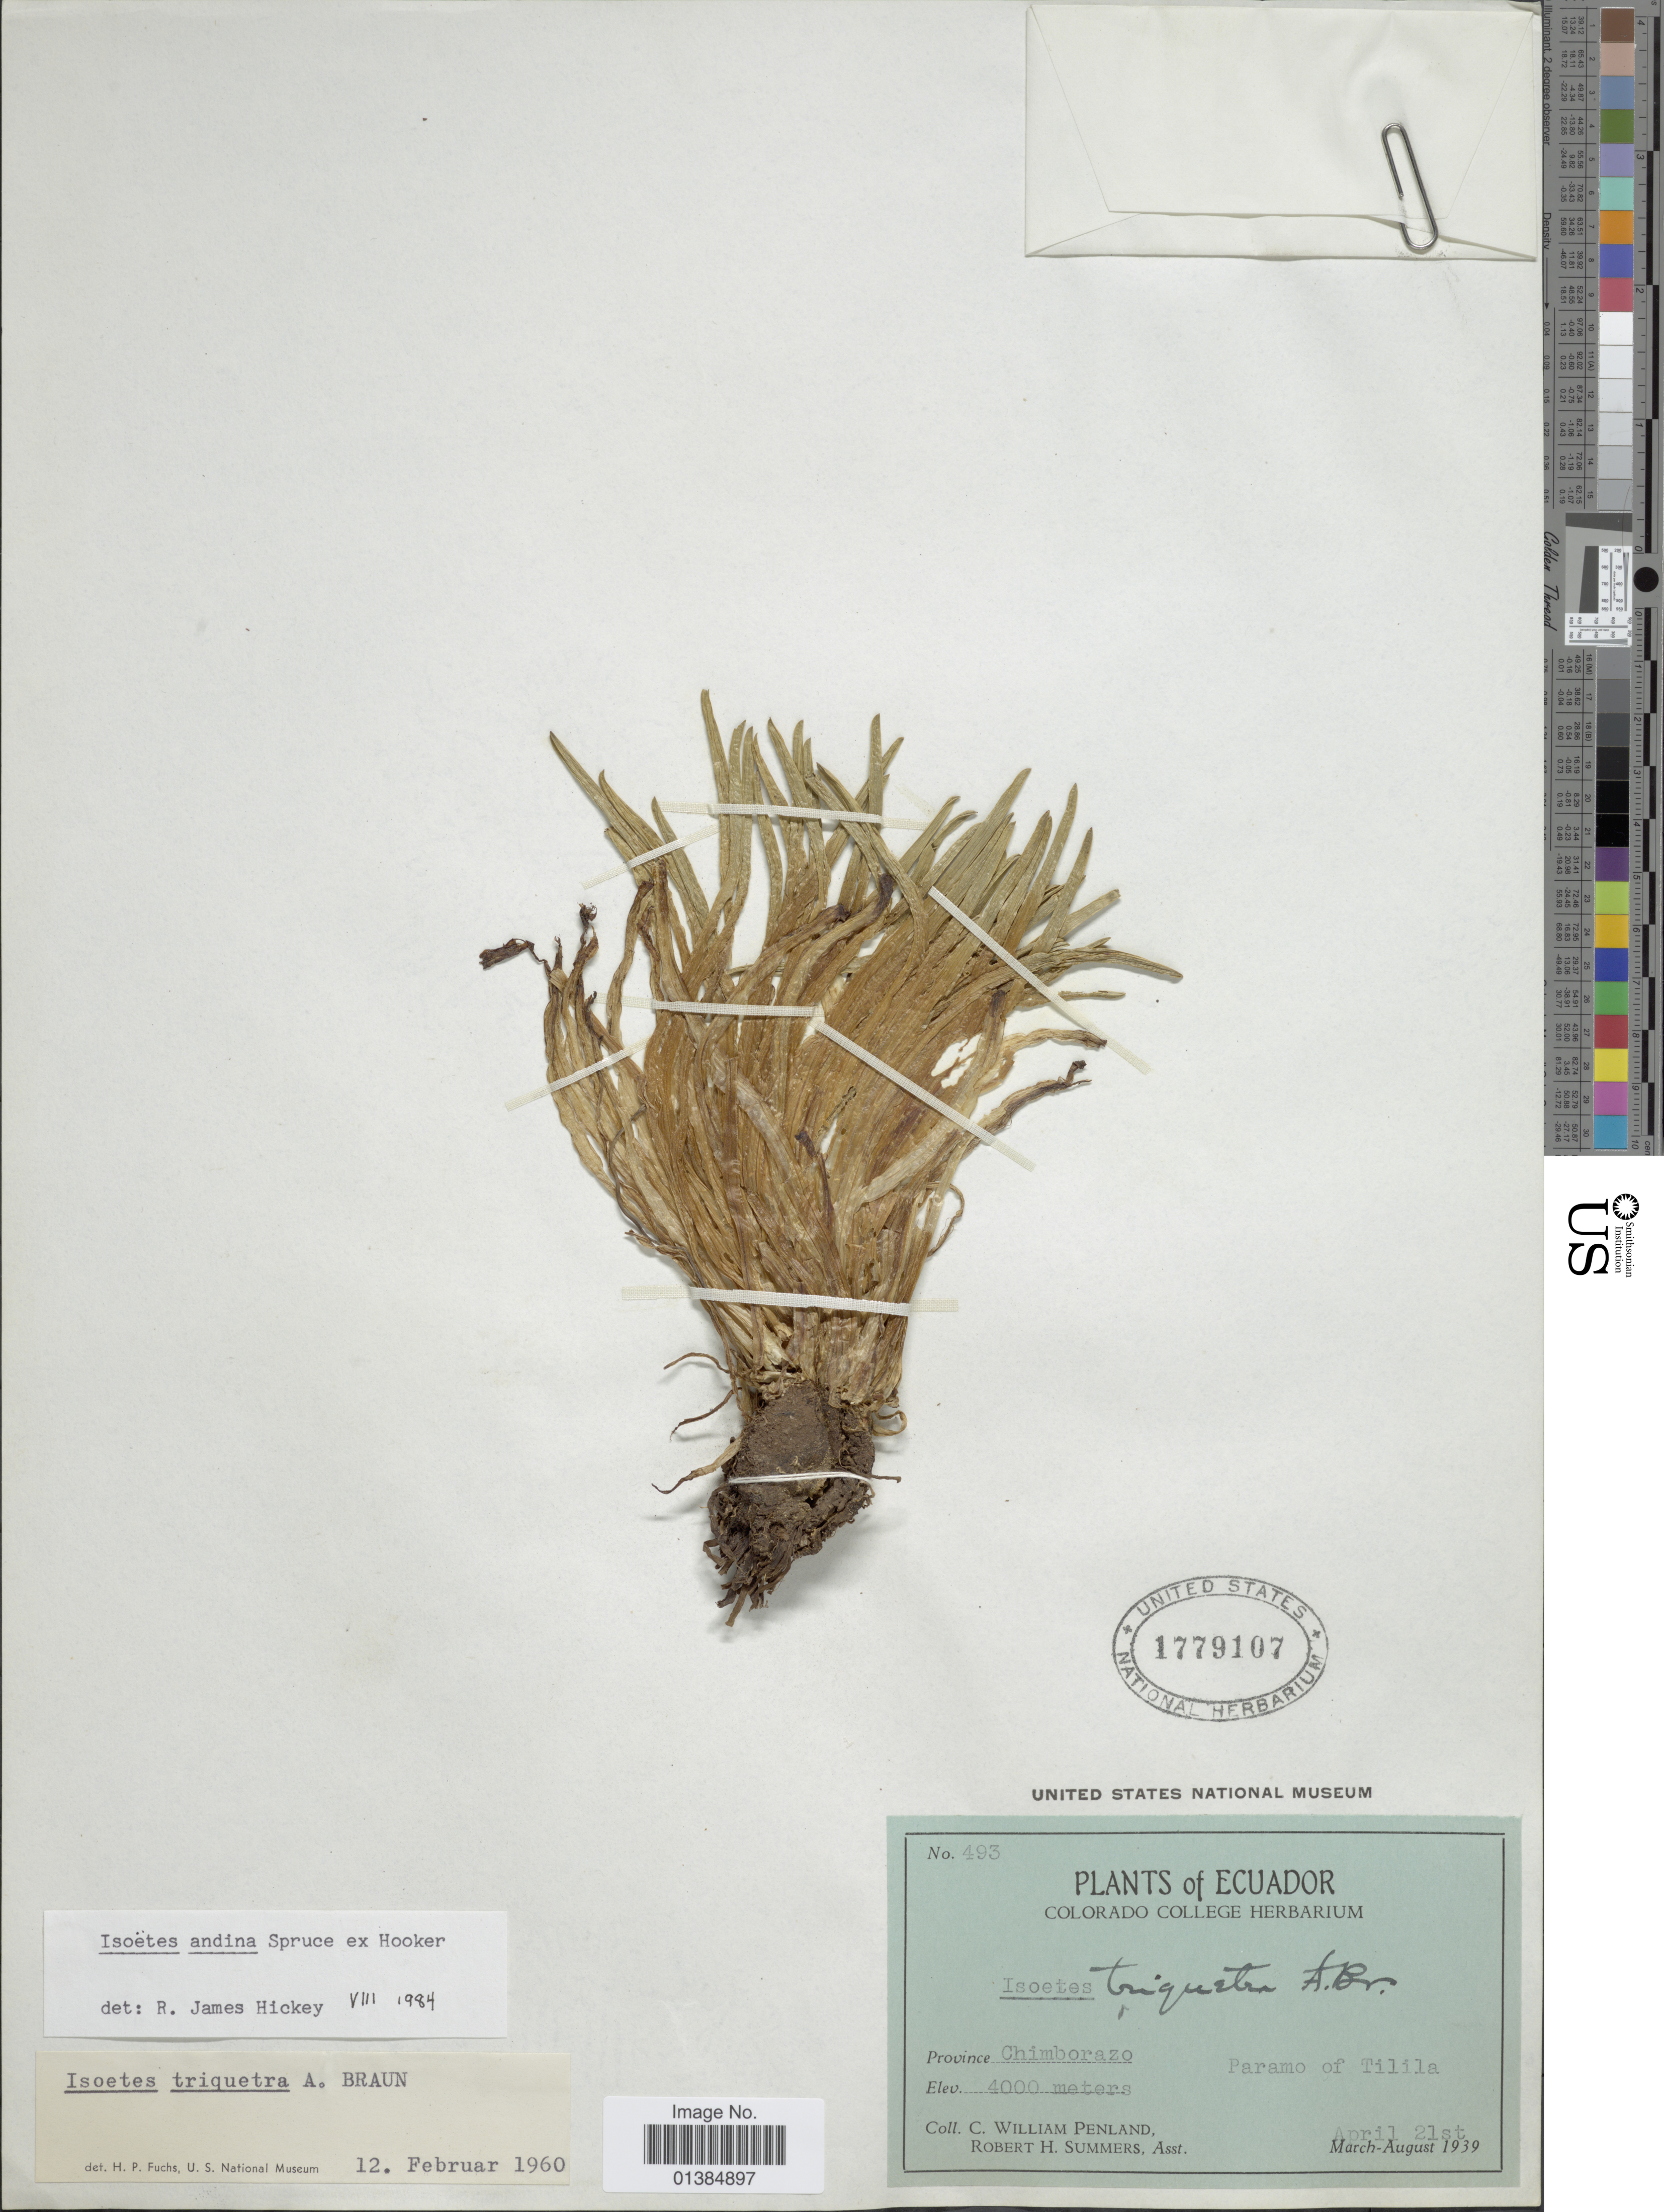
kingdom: Plantae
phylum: Tracheophyta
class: Lycopodiopsida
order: Isoetales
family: Isoetaceae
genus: Isoetes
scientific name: Isoetes andina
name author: Spruce ex Hook.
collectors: C. W. Penland & R. Summers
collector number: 493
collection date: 1939-04-21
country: Ecuador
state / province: Chimborazo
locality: Paramo of Tilila.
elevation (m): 4000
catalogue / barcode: US 1779107